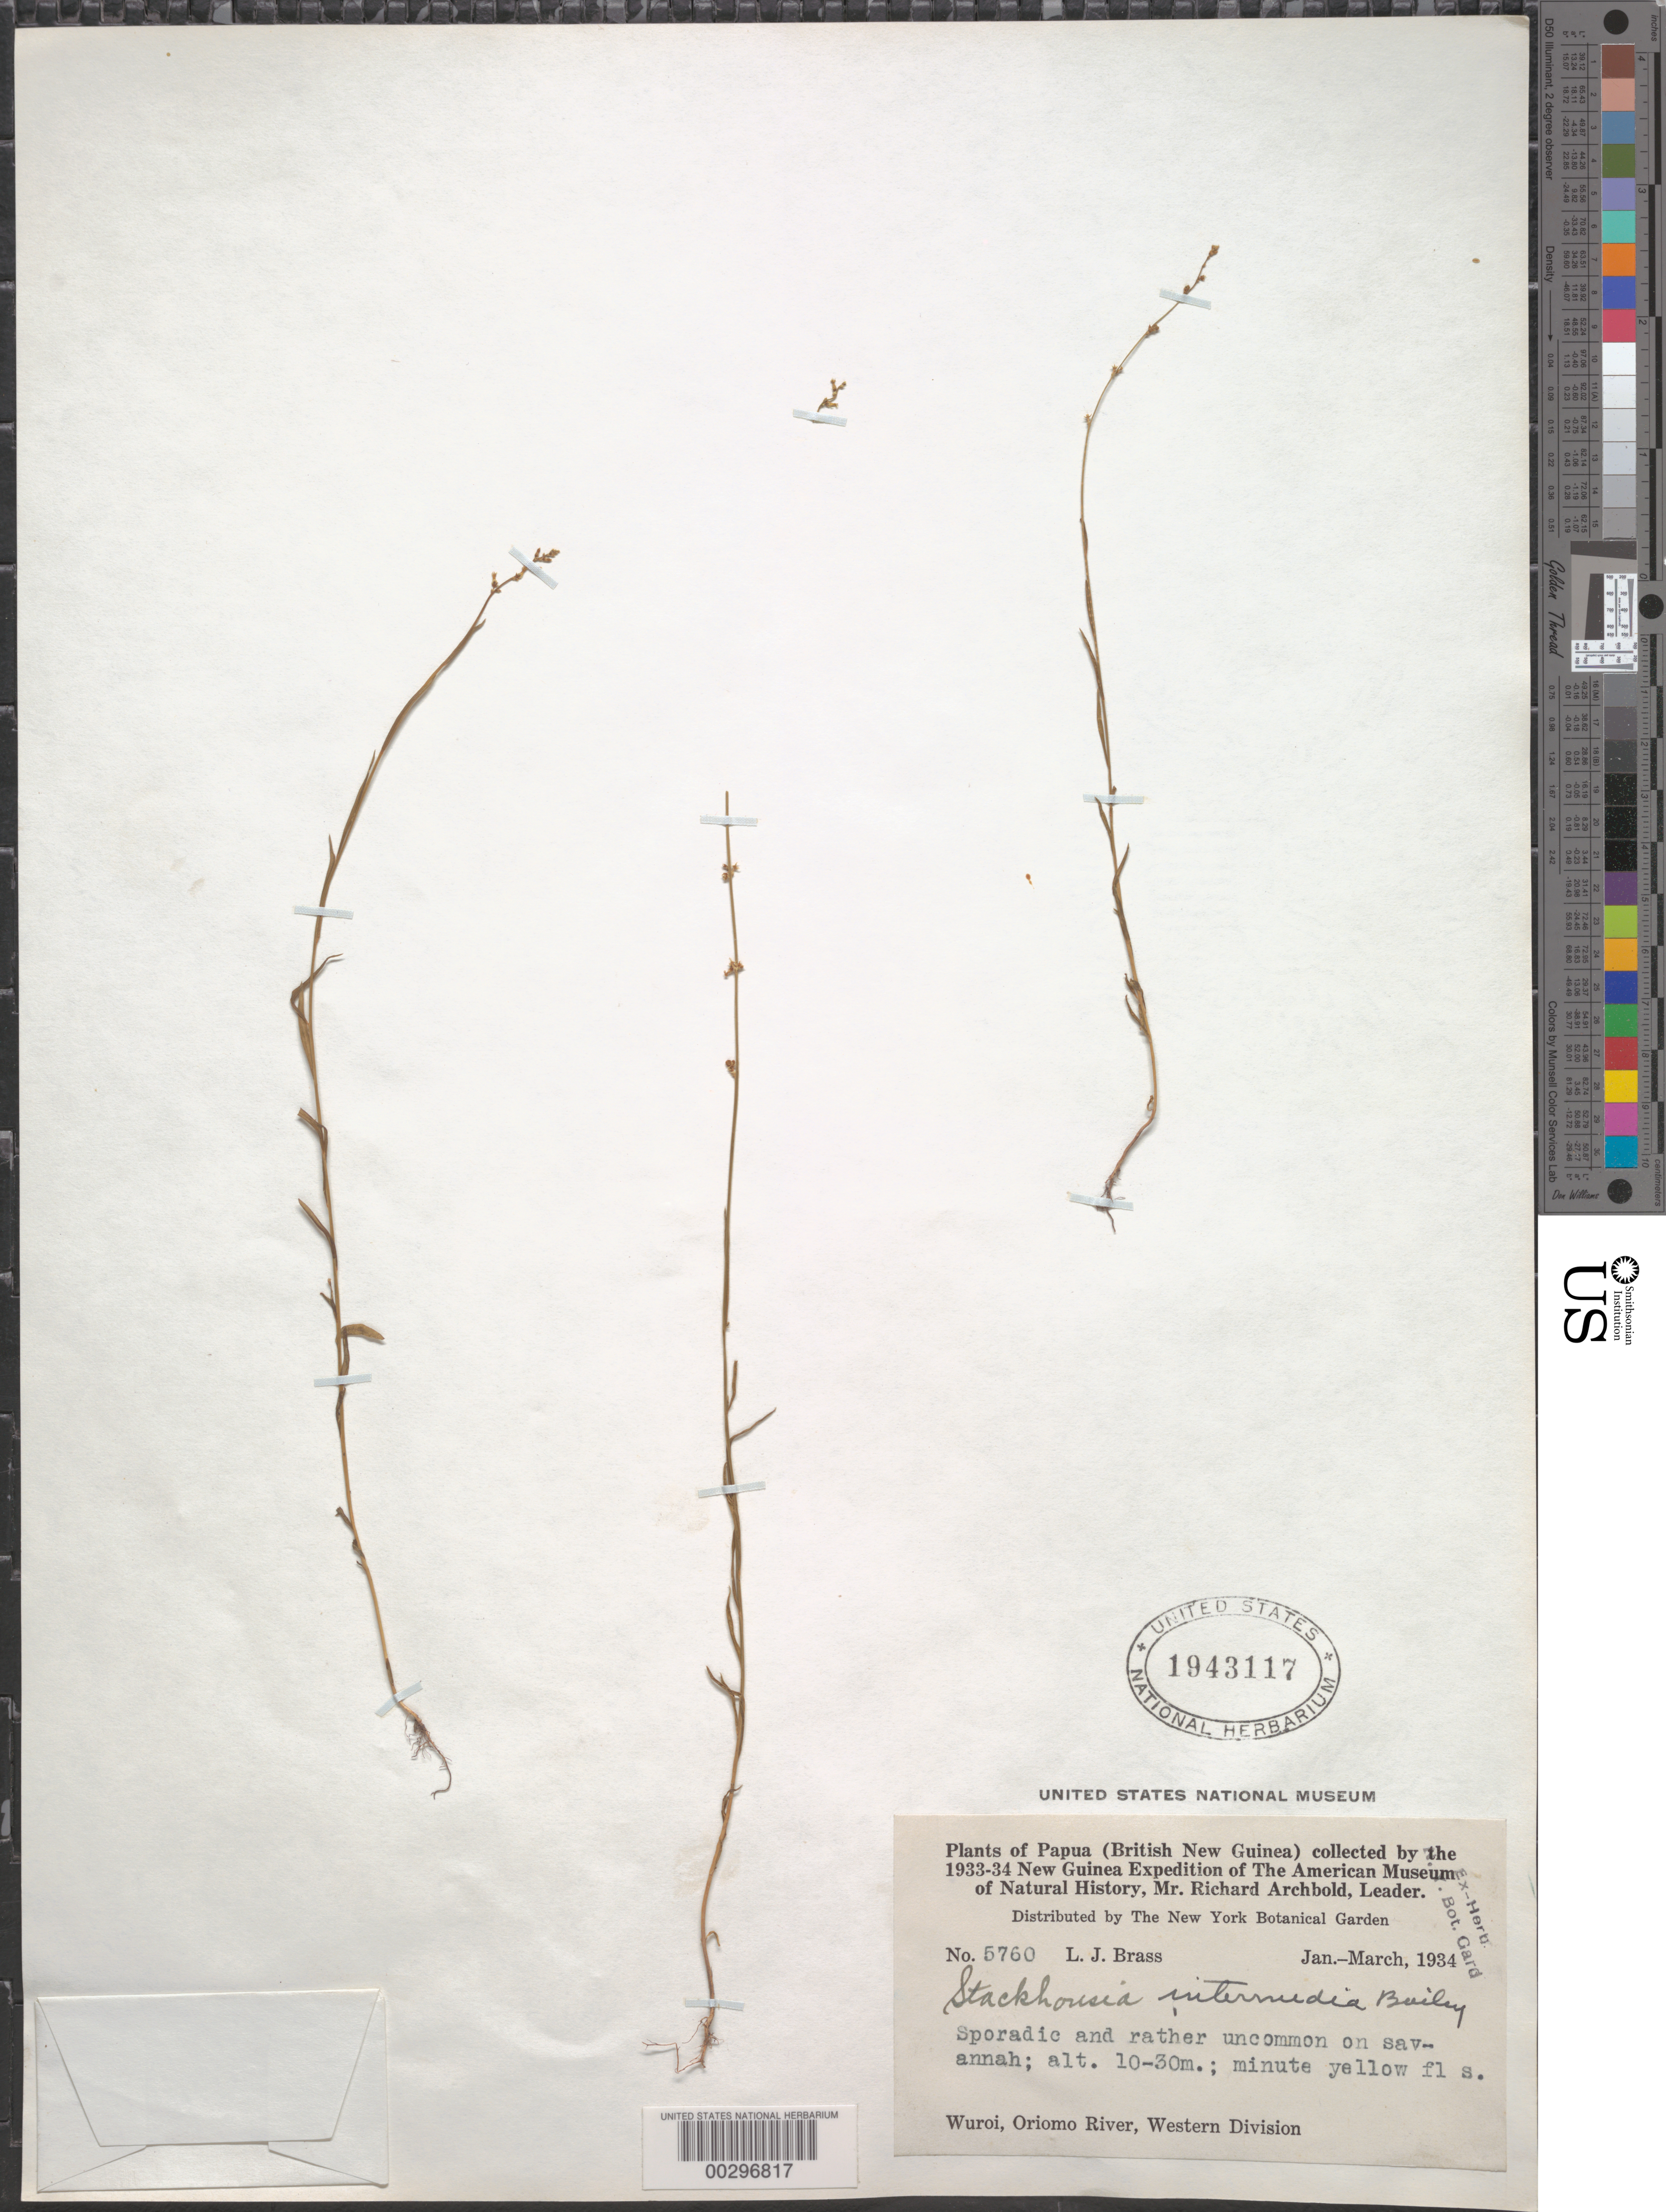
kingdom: Plantae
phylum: Tracheophyta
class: Magnoliopsida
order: Celastrales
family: Celastraceae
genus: Stackhousia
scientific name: Stackhousia intermedia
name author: F.M. Bailey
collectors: L. J. Brass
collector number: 5760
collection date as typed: Jan 1934 to -- Mar 1934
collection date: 1934-01/1934-03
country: Papua New Guinea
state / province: Western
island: New Guinea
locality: Western division, oriomo river, wuroi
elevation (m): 10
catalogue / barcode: US 1943117